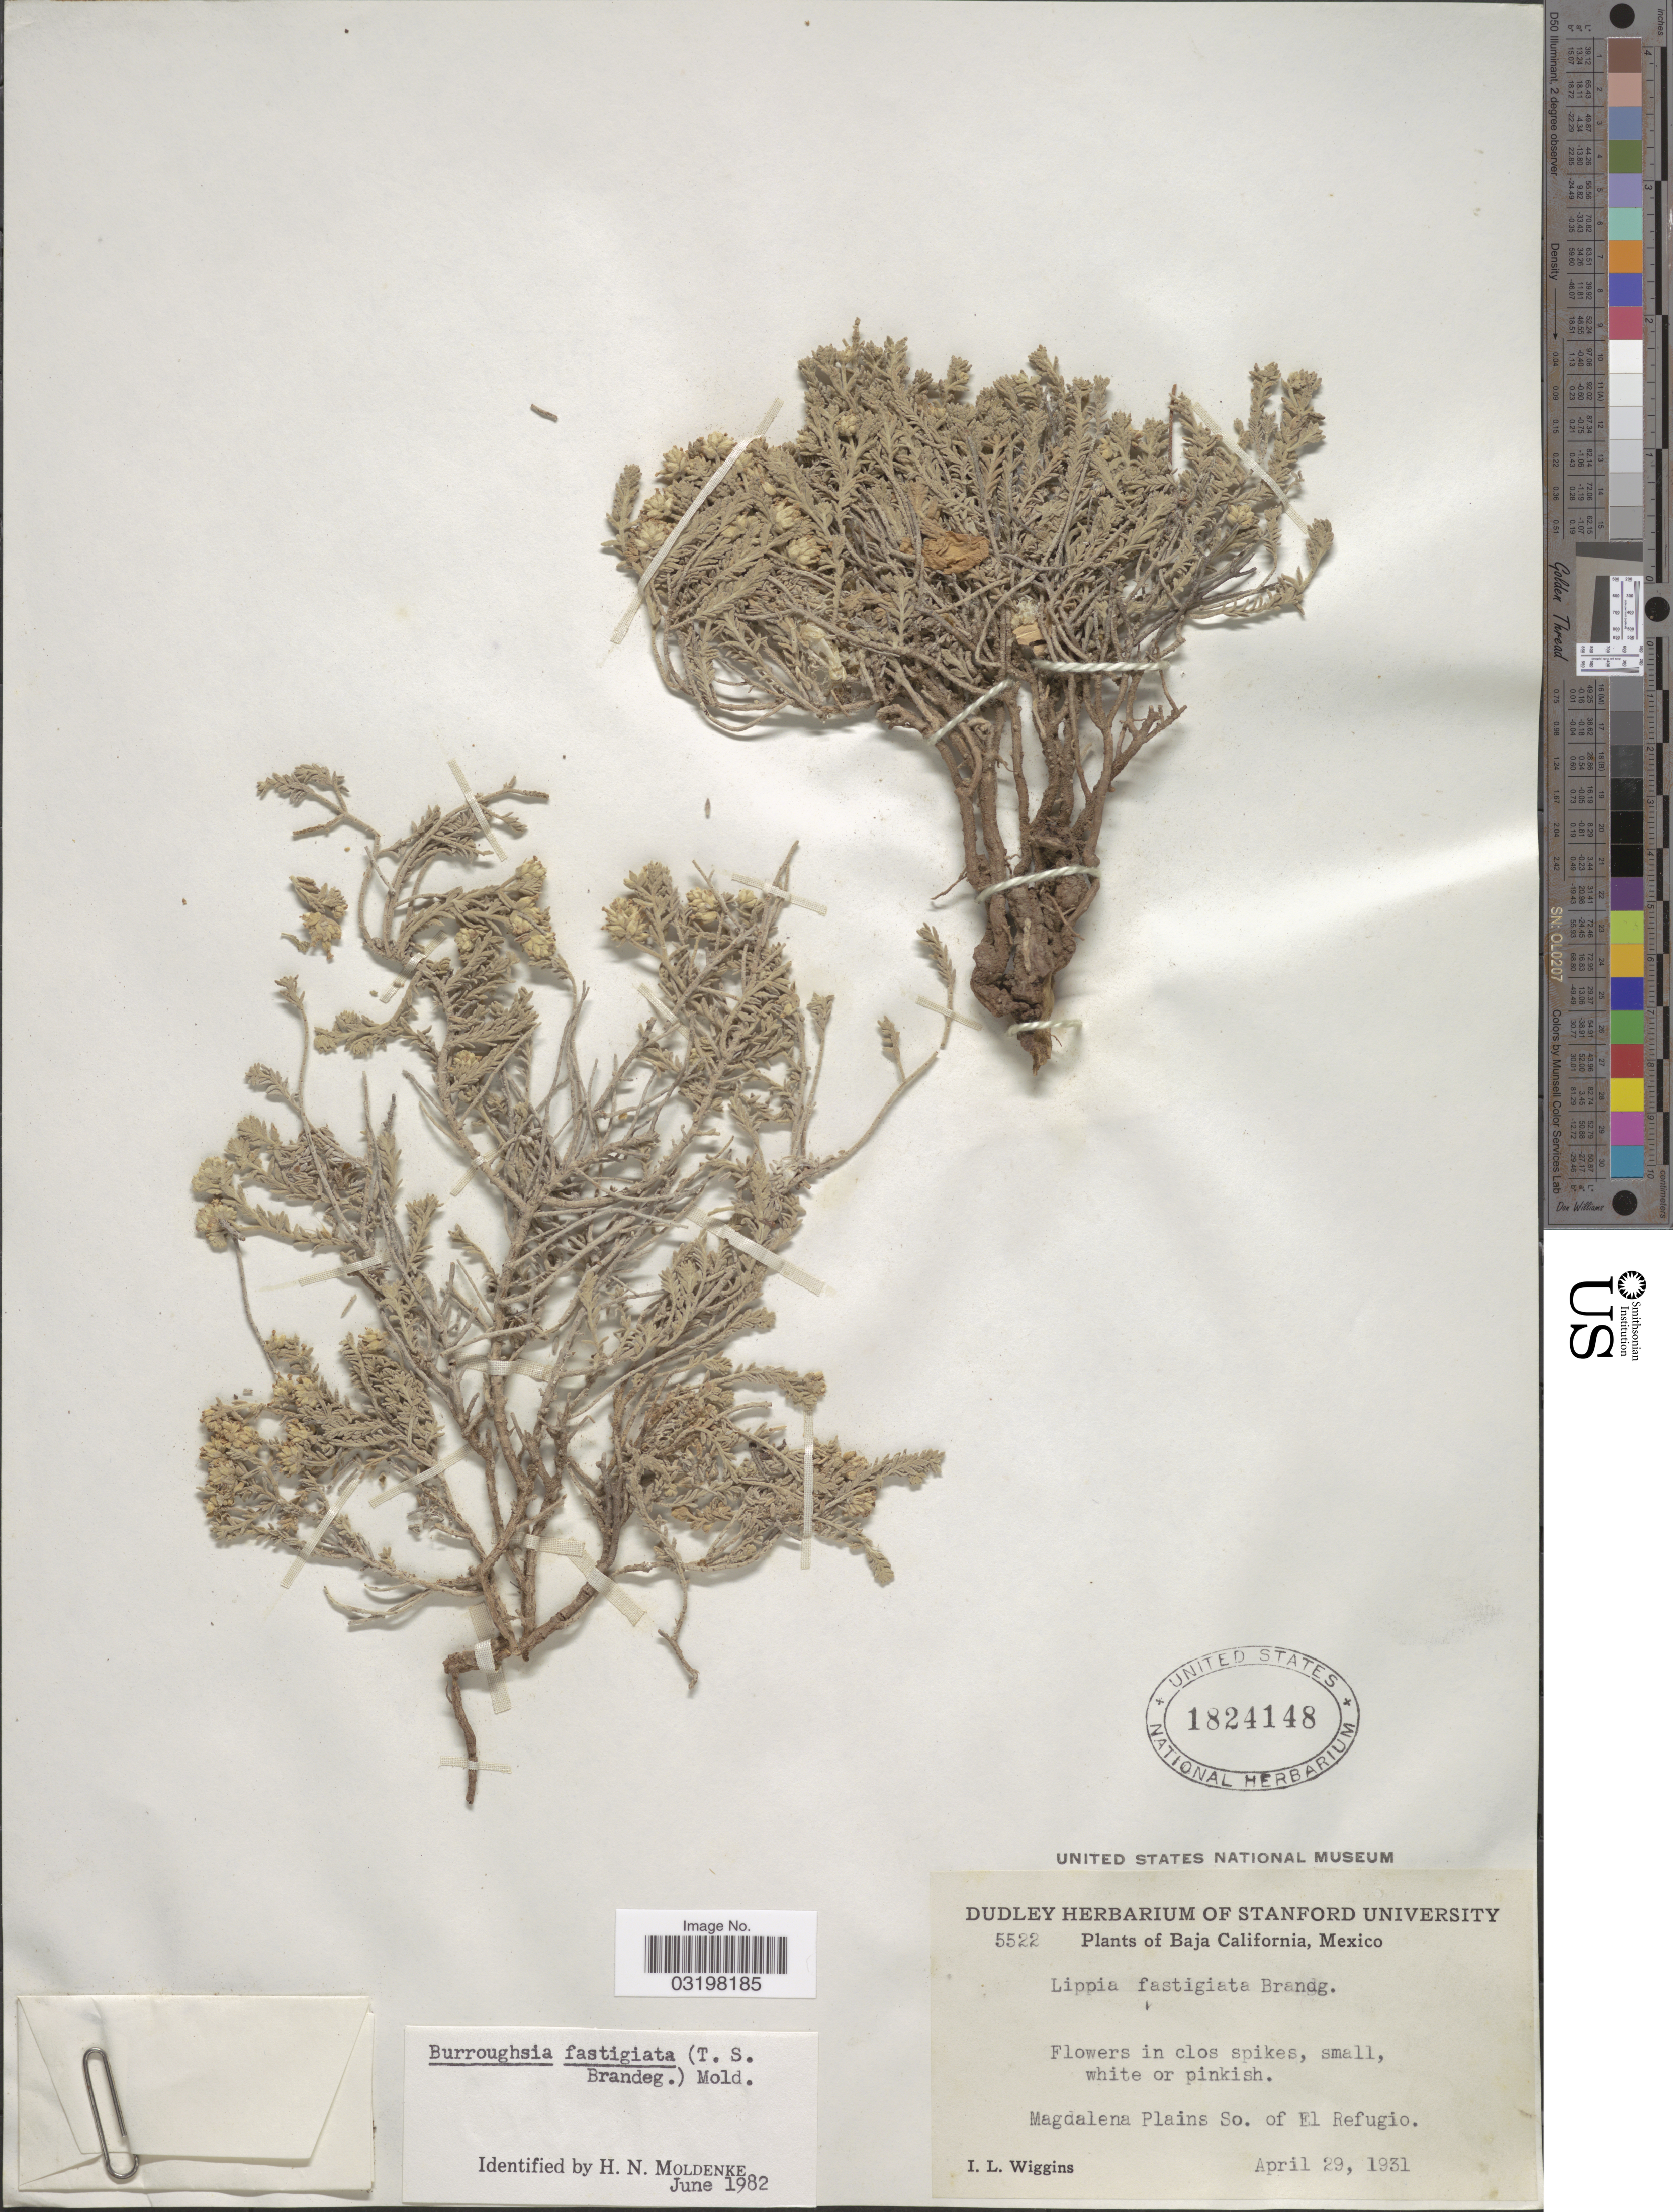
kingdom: Plantae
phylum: Tracheophyta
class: Magnoliopsida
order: Lamiales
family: Verbenaceae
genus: Lippia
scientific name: Lippia fastigiata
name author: Brandegee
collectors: I. L. Wiggins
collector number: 5522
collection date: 1931-04-29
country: Mexico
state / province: Baja California Norte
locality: Magdalena Plains So. of El Refugio.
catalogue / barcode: US 1824148